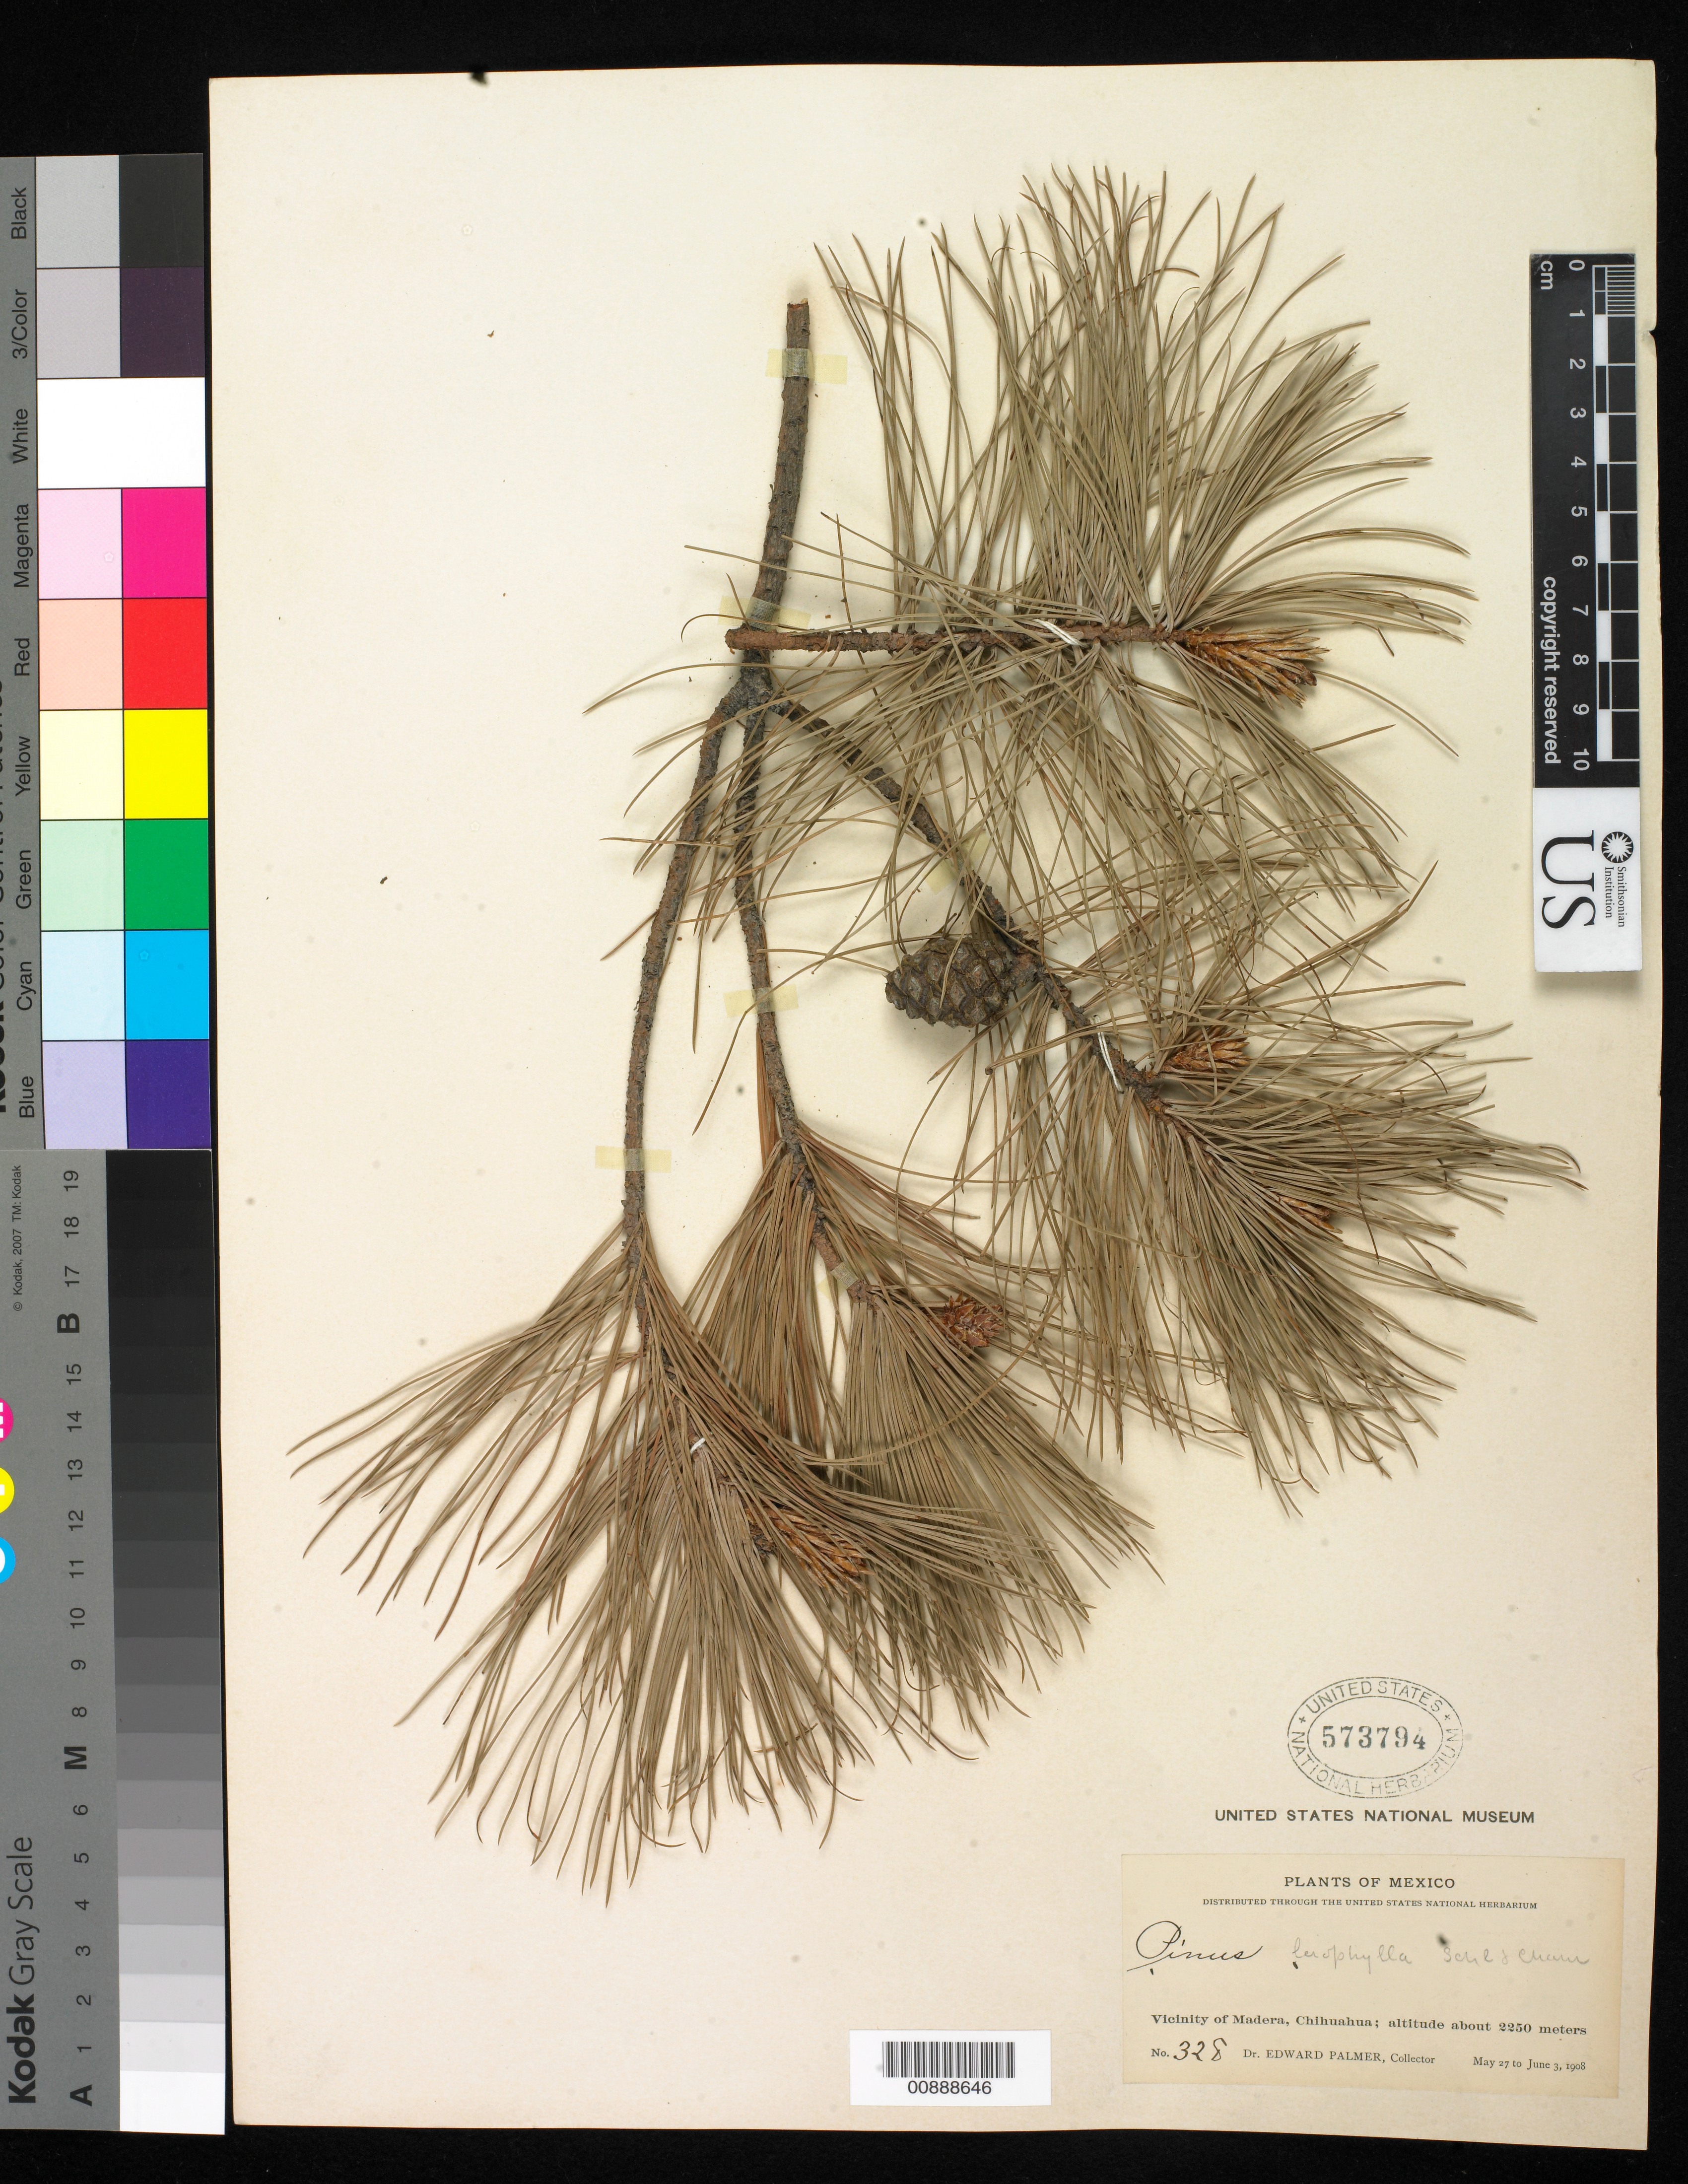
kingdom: Plantae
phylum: Tracheophyta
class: Pinopsida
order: Pinales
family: Pinaceae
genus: Pinus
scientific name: Pinus leiophylla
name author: Schiede ex Schltdl. & Cham.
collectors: E. Palmer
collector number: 328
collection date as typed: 27 May 1908 to 03 Jun 1908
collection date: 1908-05-27/1908-06-03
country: Mexico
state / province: Chihuahua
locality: Vicinity of Madera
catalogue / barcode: US 573794